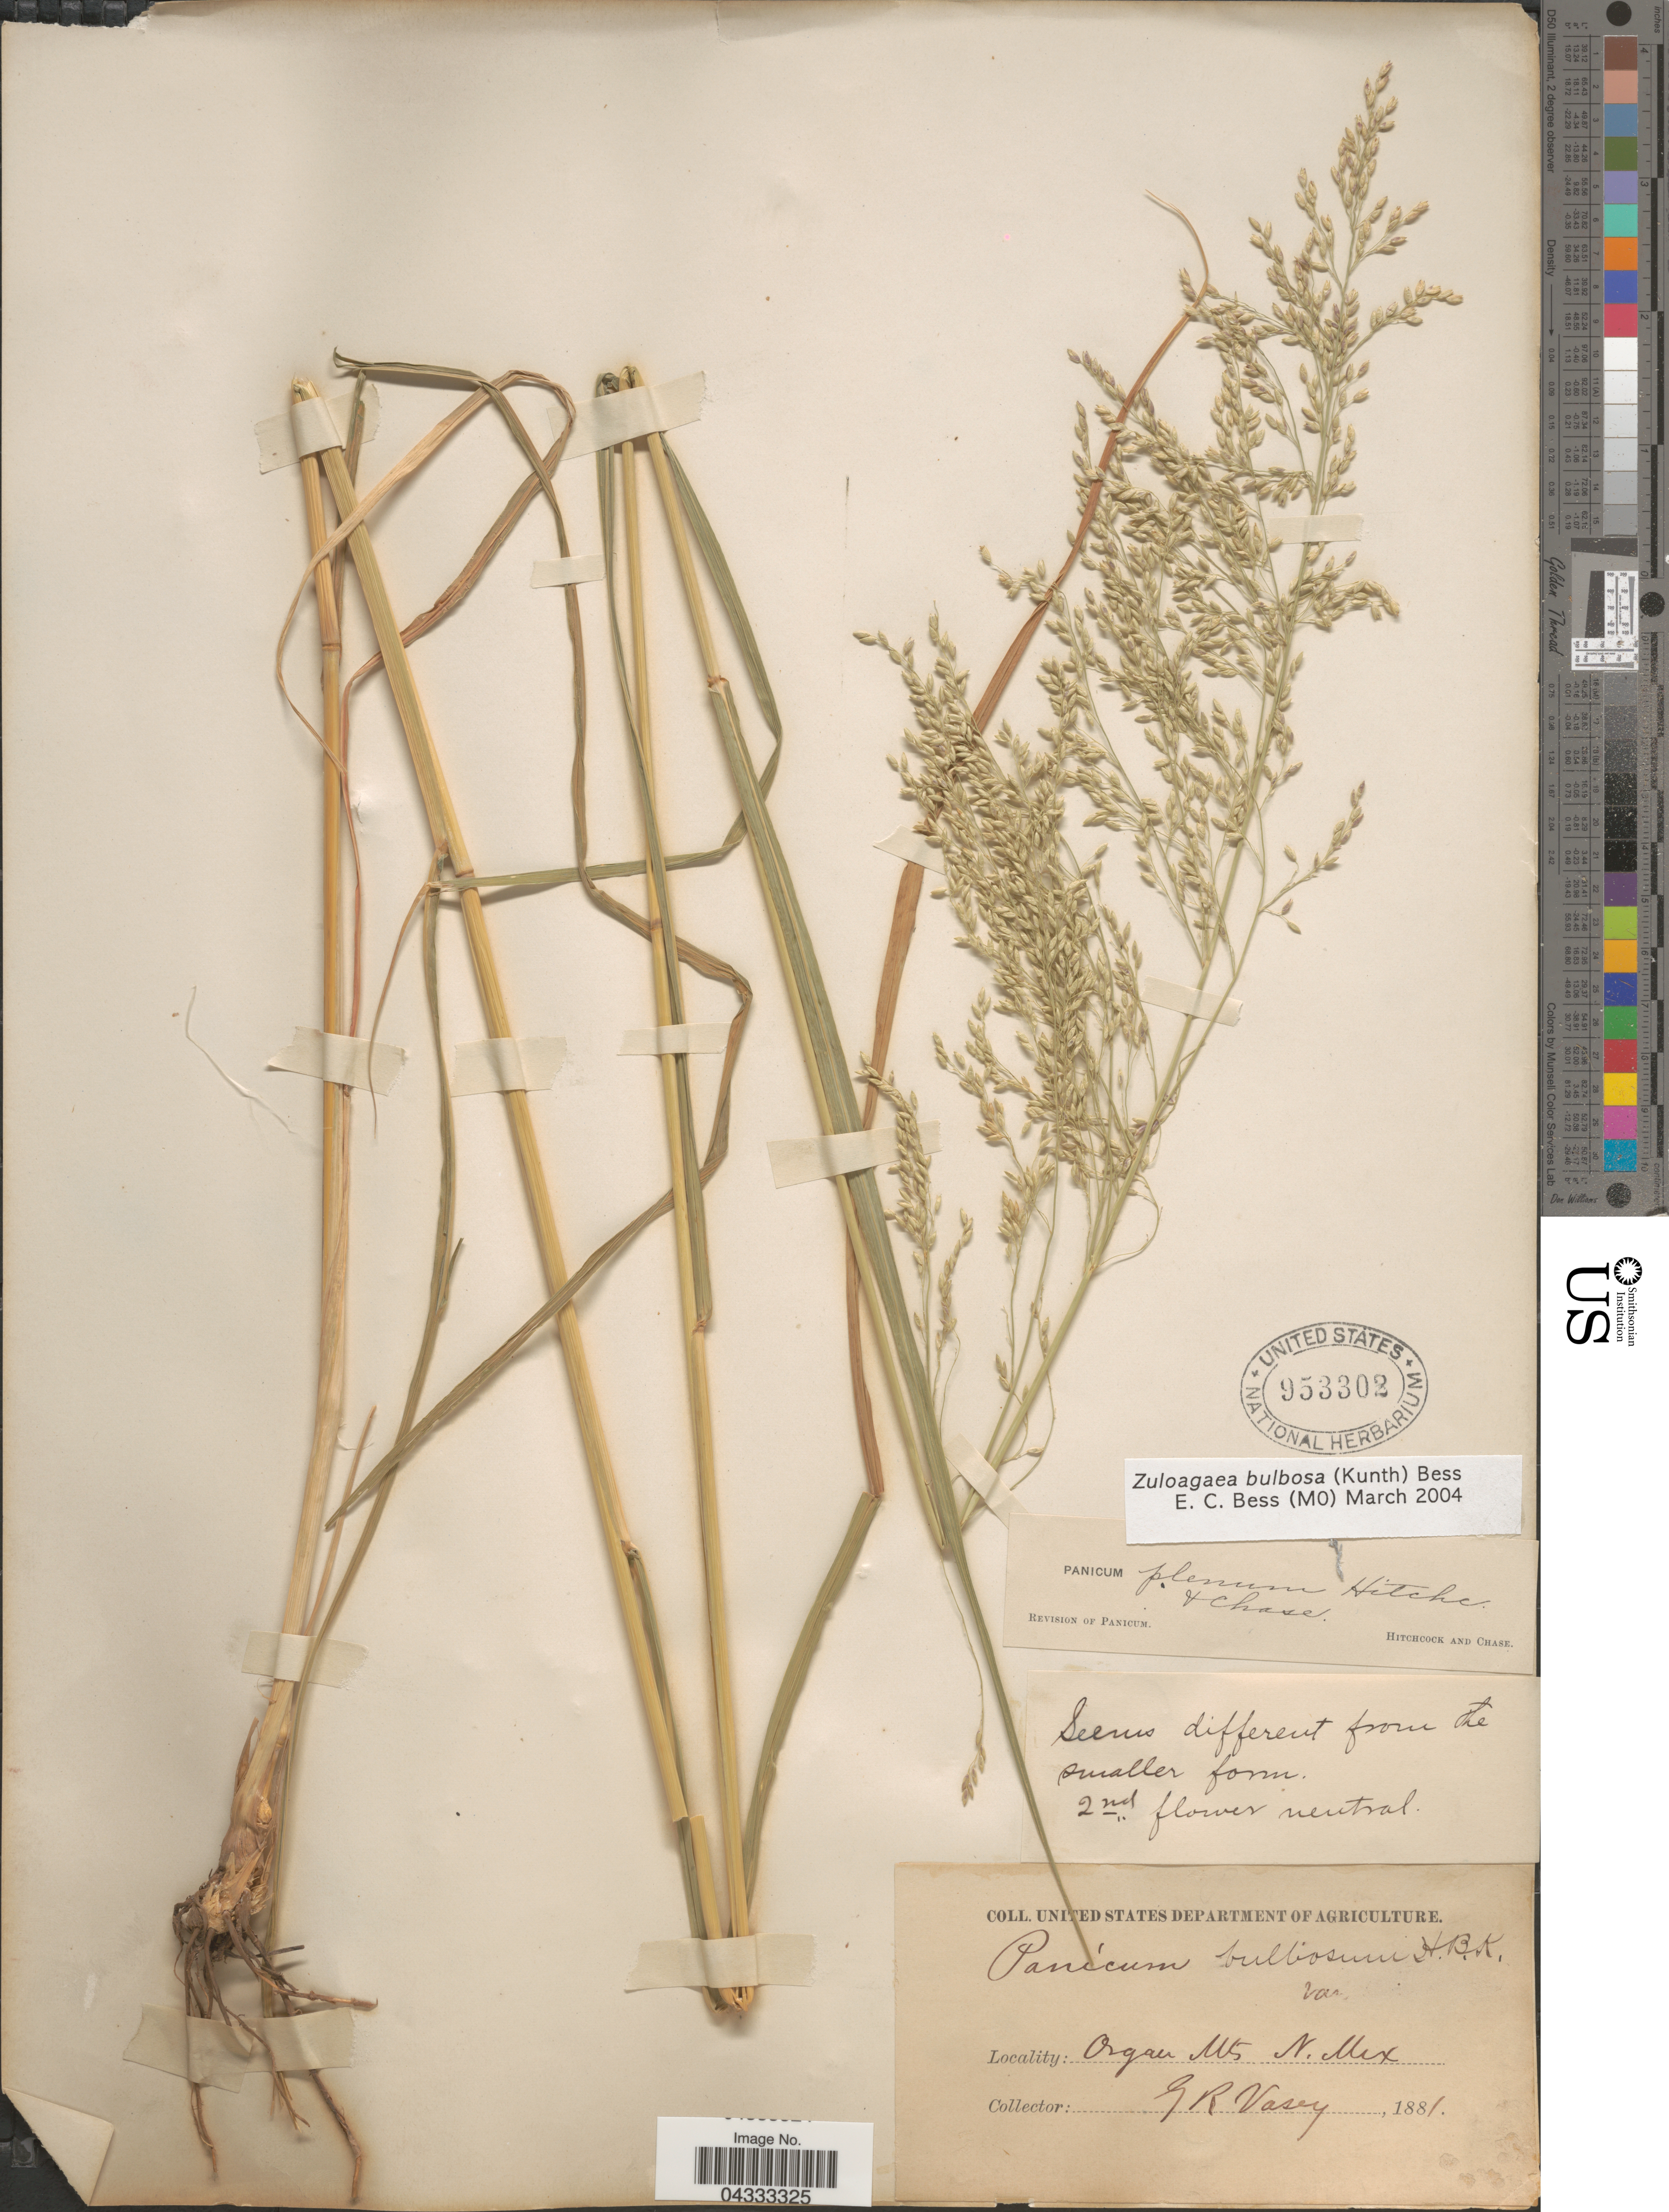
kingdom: Plantae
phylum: Tracheophyta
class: Liliopsida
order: Poales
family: Poaceae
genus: Zuloagaea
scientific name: Zuloagaea bulbosa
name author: (Kunth) E. Bess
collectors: G. R. Vasey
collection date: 1881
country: United States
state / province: New Mexico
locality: Organ Mts.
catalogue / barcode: US 953302